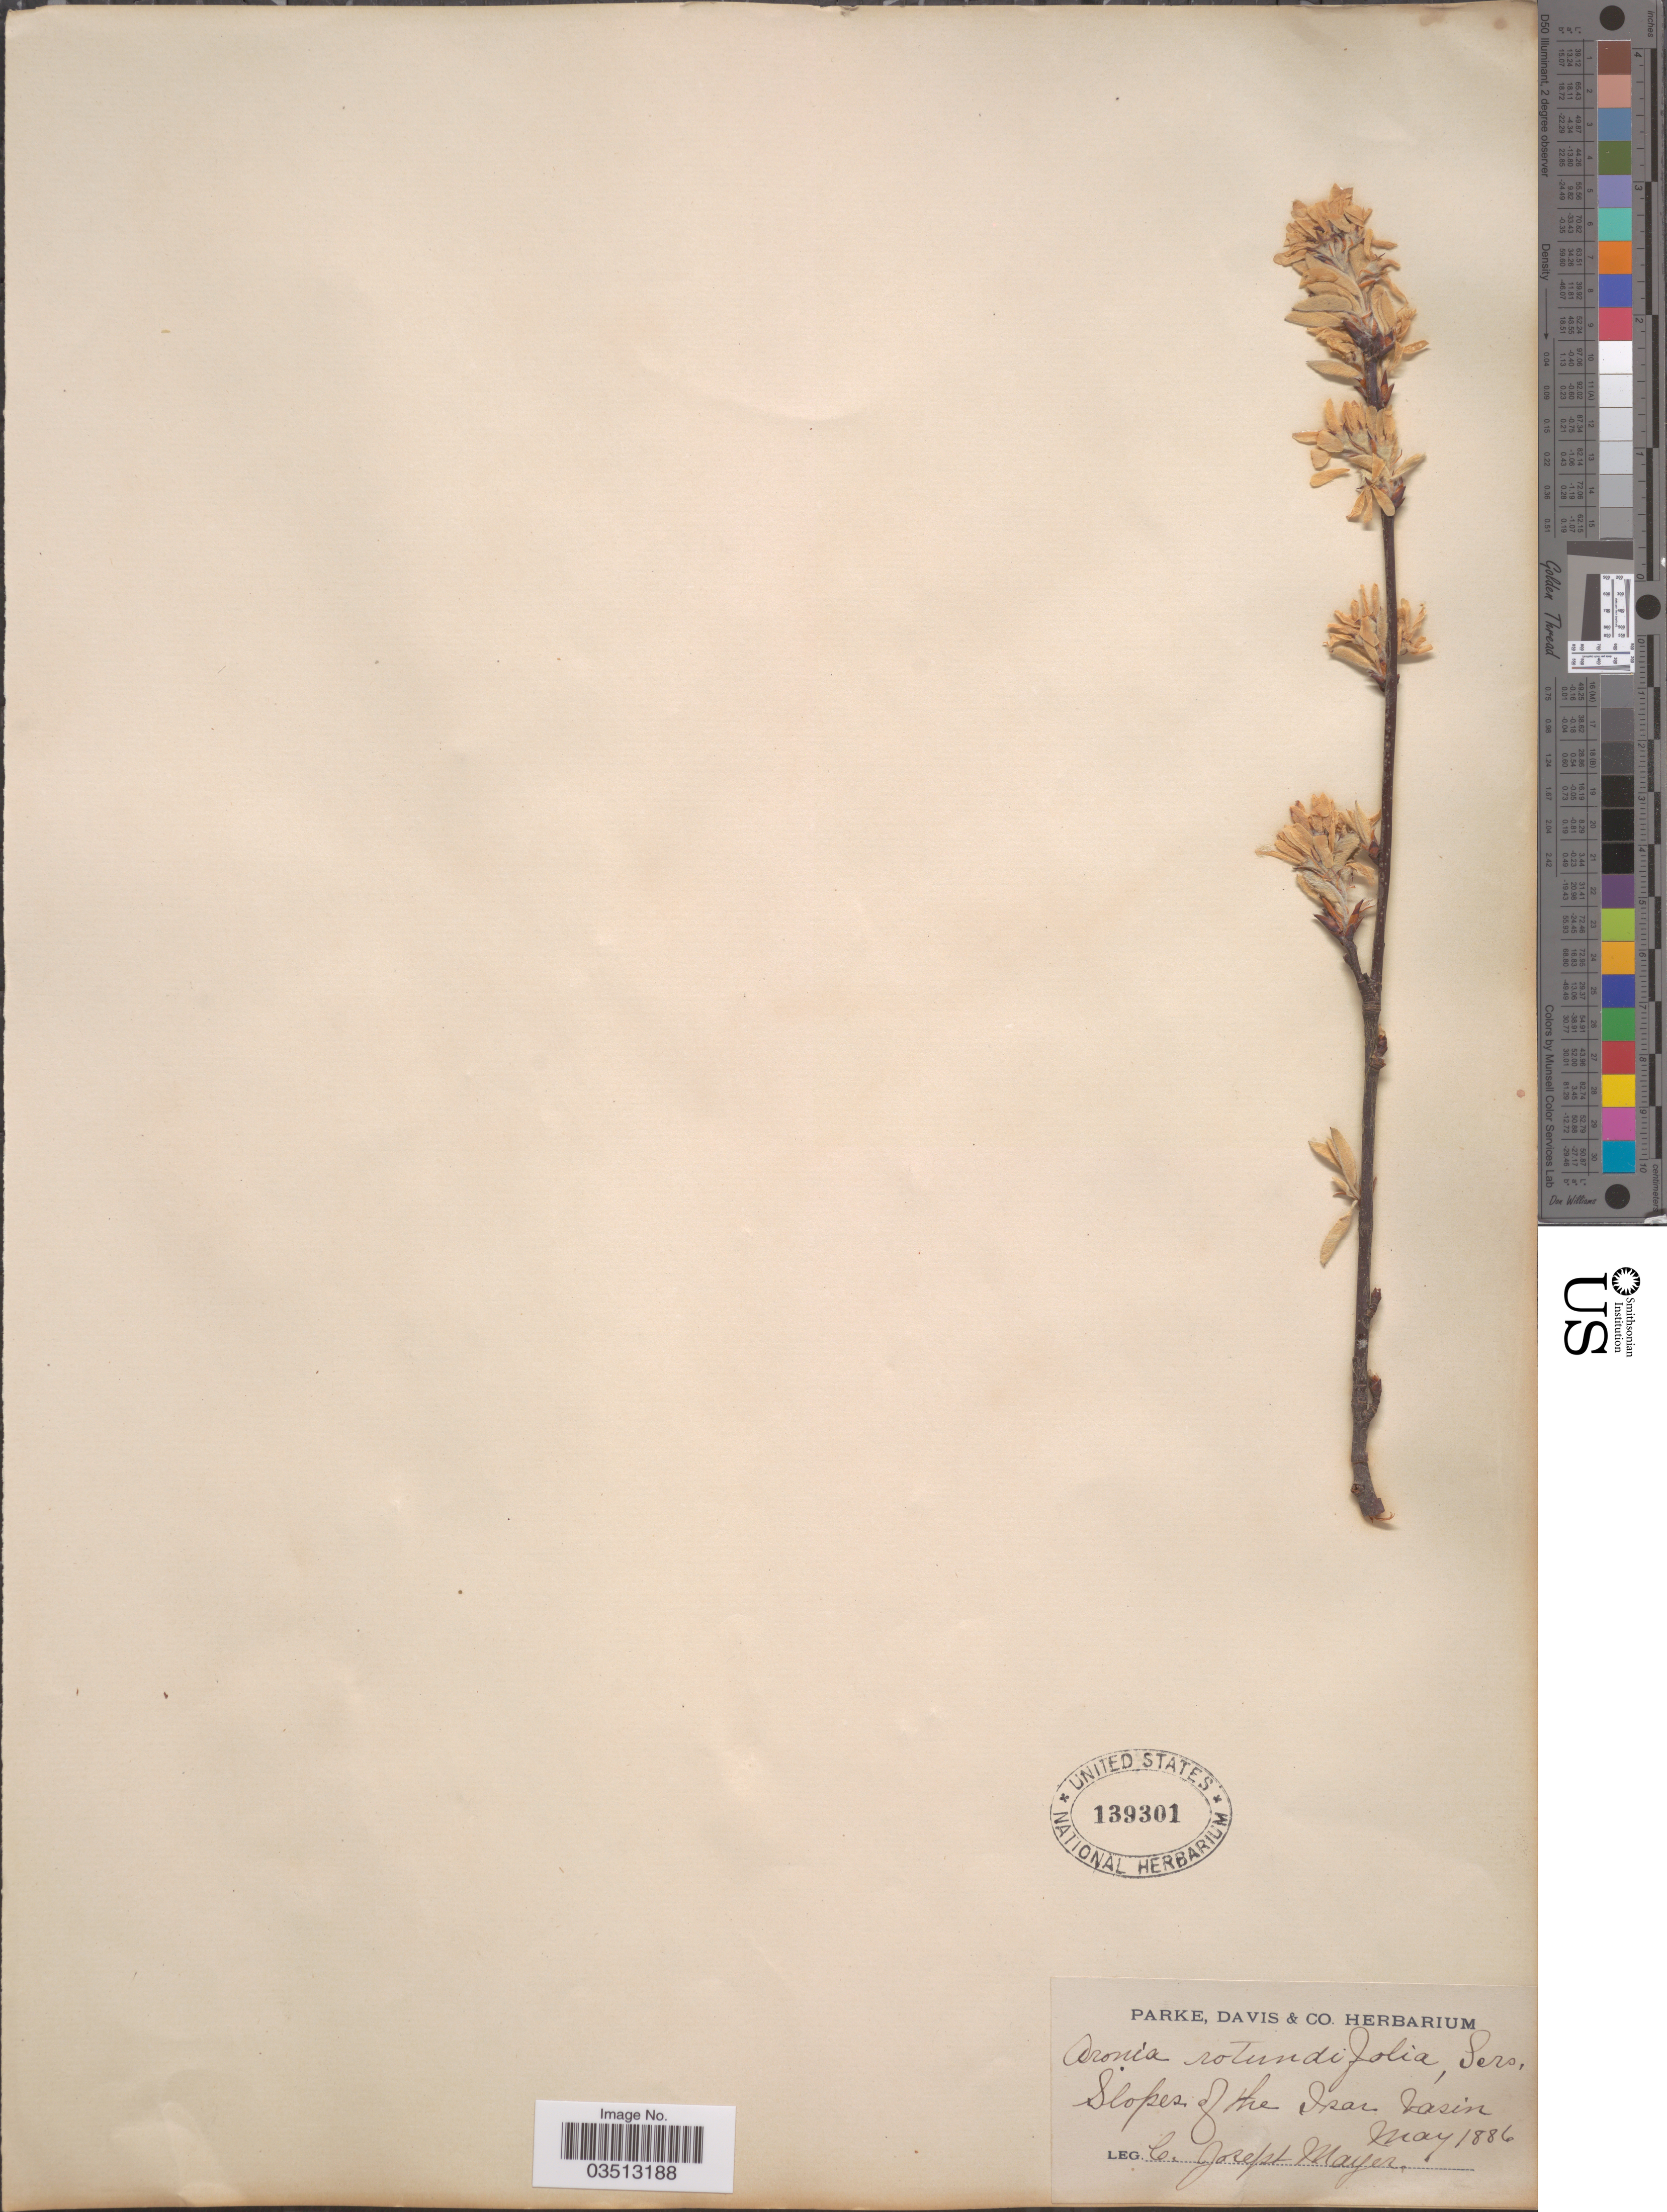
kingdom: Plantae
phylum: Tracheophyta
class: Magnoliopsida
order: Rosales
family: Rosaceae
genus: Amelanchier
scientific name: Amelanchier rotundifolia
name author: Dum. Cours.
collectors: C. Mayer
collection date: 1886-05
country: Germany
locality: Slopes of the Isar basin.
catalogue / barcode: US 139301